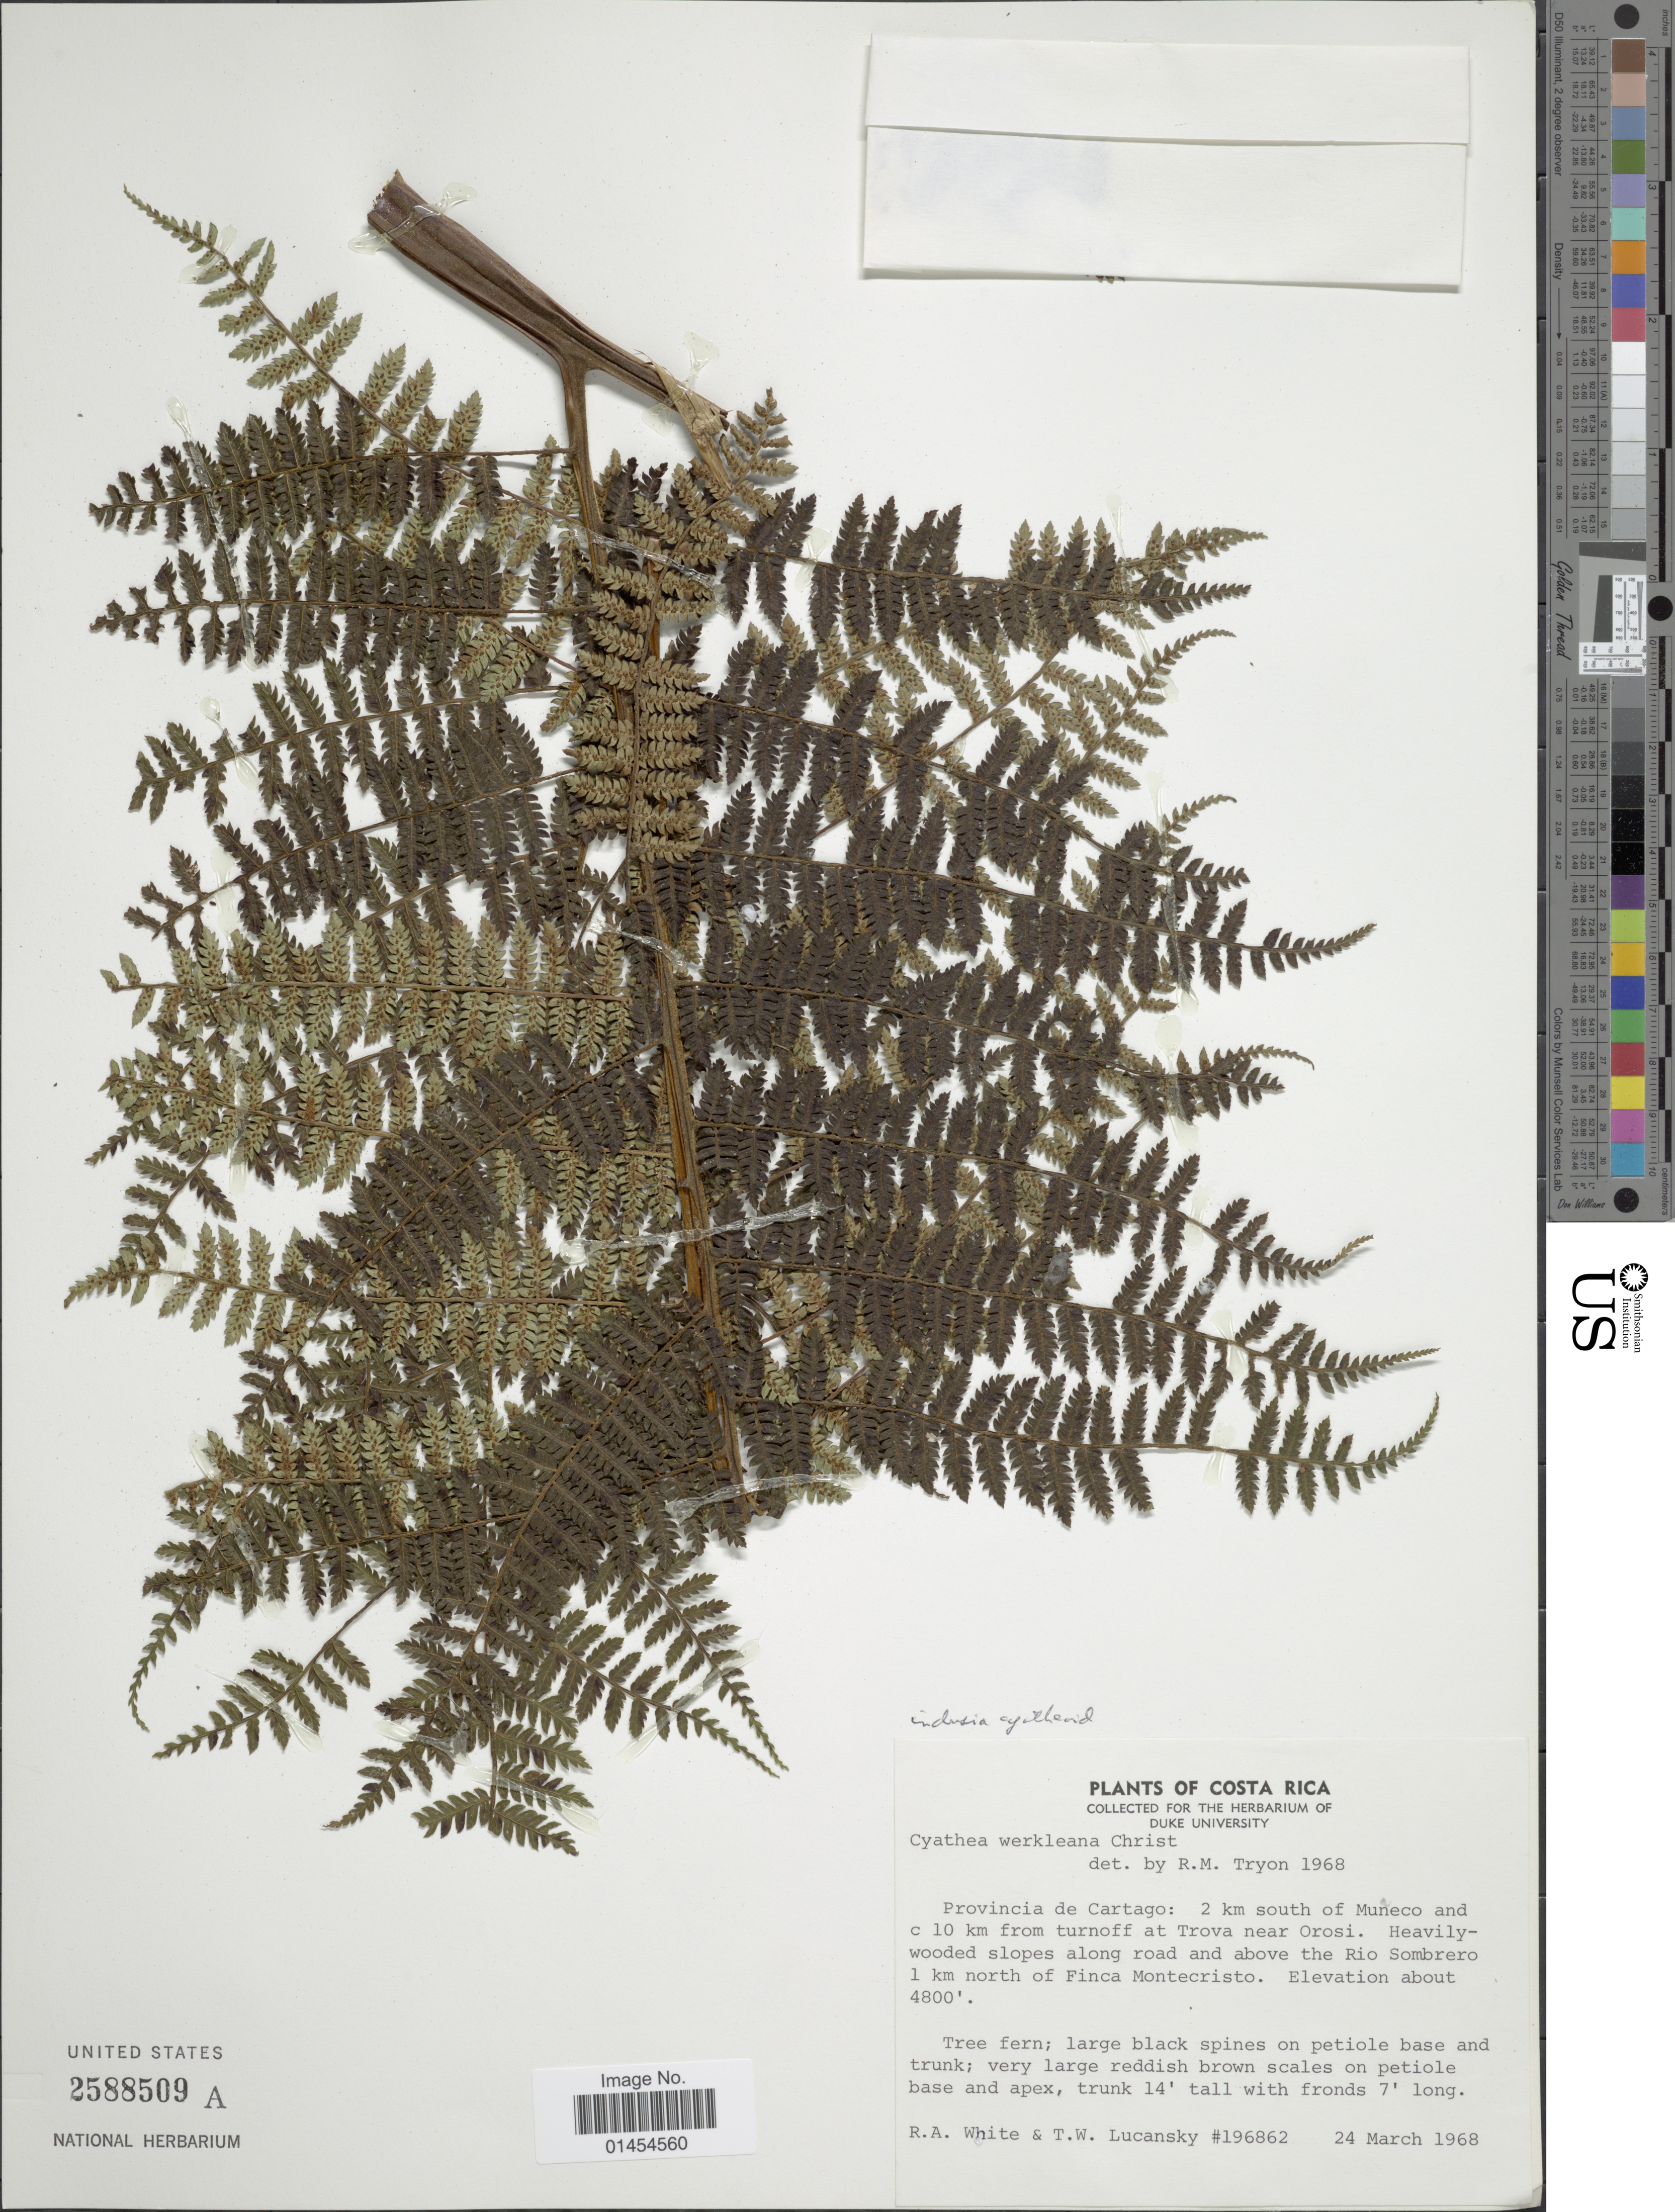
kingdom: Plantae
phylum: Tracheophyta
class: Polypodiopsida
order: Cyatheales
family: Cyatheaceae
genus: Alsophila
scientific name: Alsophila polystichoides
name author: Christ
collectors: R. A. White & T. Lucansky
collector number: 196862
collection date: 1968-03-24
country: Costa Rica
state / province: Cartago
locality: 2 km south of Muneco and c 10 km from turnoff at Trova near Orosi. Heavily-wooded slopes along road and above the Rio Sombrero 1 km north of Finca Montecristo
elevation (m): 1463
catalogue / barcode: US 2588509A